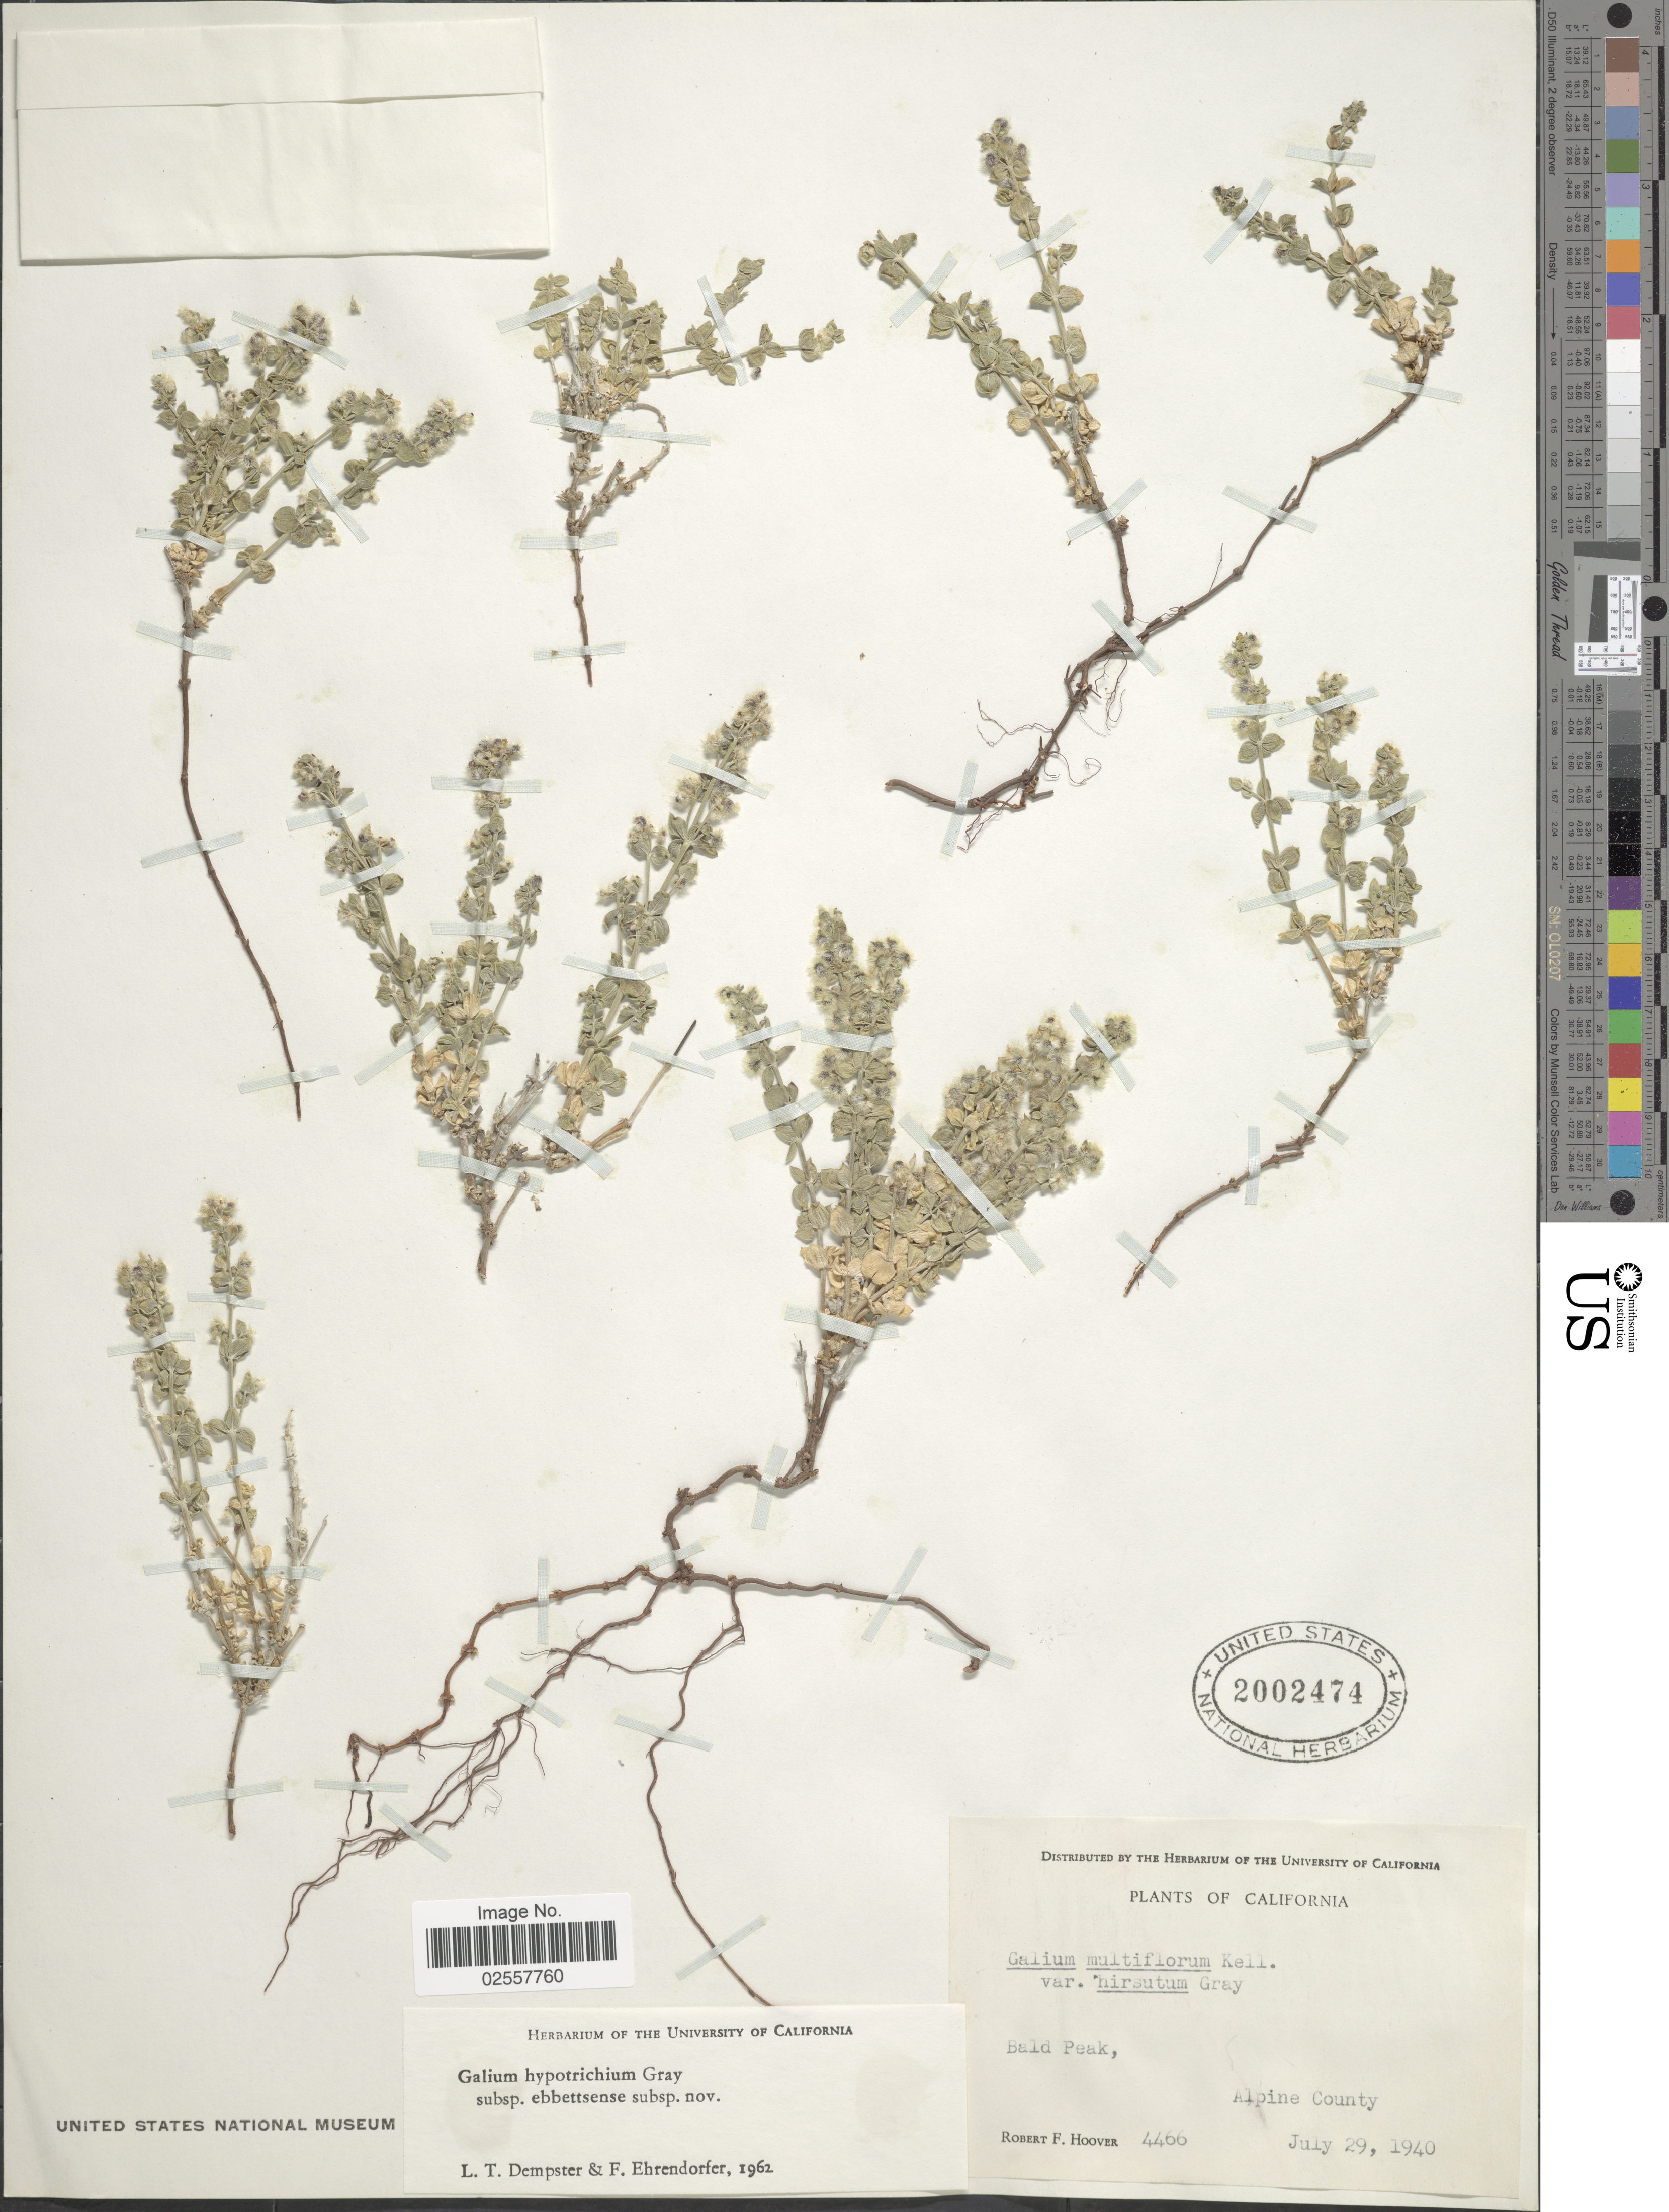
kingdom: Plantae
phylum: Tracheophyta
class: Magnoliopsida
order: Gentianales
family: Rubiaceae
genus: Galium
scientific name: Galium hypotrichium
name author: A. Gray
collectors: R. F. Hoover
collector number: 4466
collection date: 1940-07-29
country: United States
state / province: California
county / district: Alpine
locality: Bald Peak, Alpine County.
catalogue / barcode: US 2002474